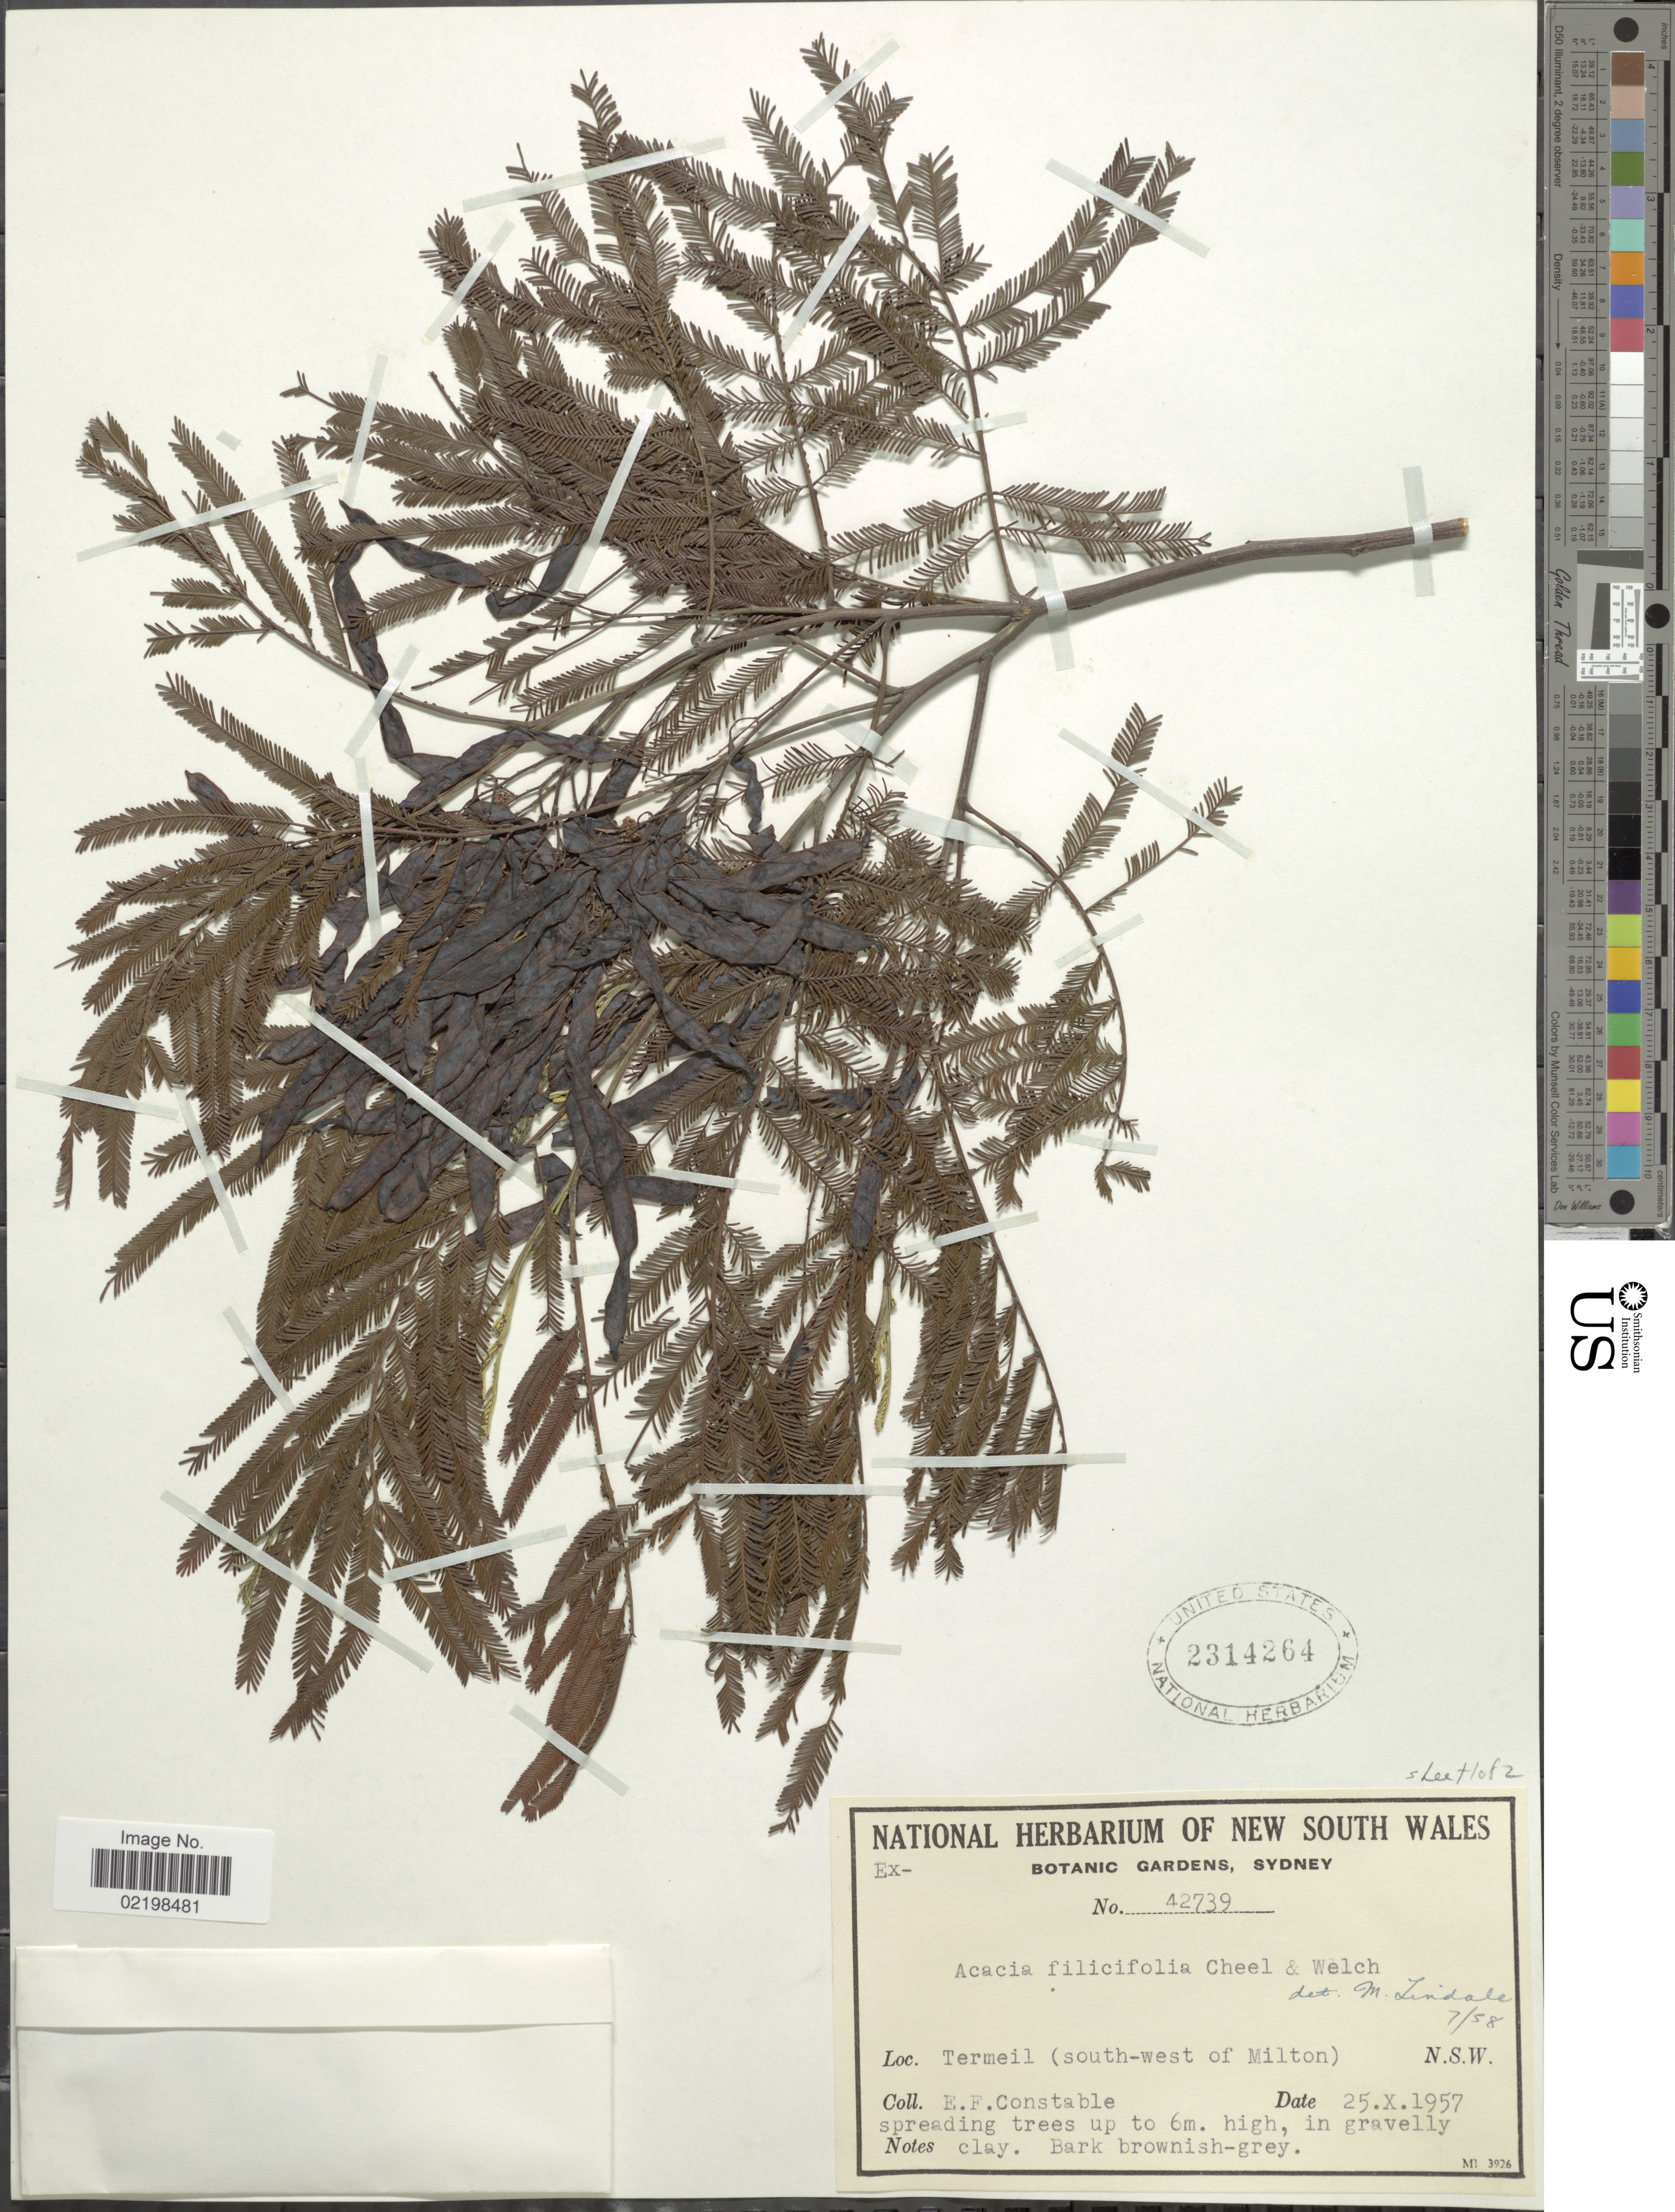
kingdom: Plantae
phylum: Tracheophyta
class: Magnoliopsida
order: Fabales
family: Fabaceae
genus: Acacia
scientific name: Acacia filicifolia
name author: Cheel & M.B. Welch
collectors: E. F. Constable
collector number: NSW 42739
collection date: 1957-10-25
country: Australia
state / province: New South Wales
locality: Termeil (south-west of Milton), N.S.W.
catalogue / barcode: US 2314264